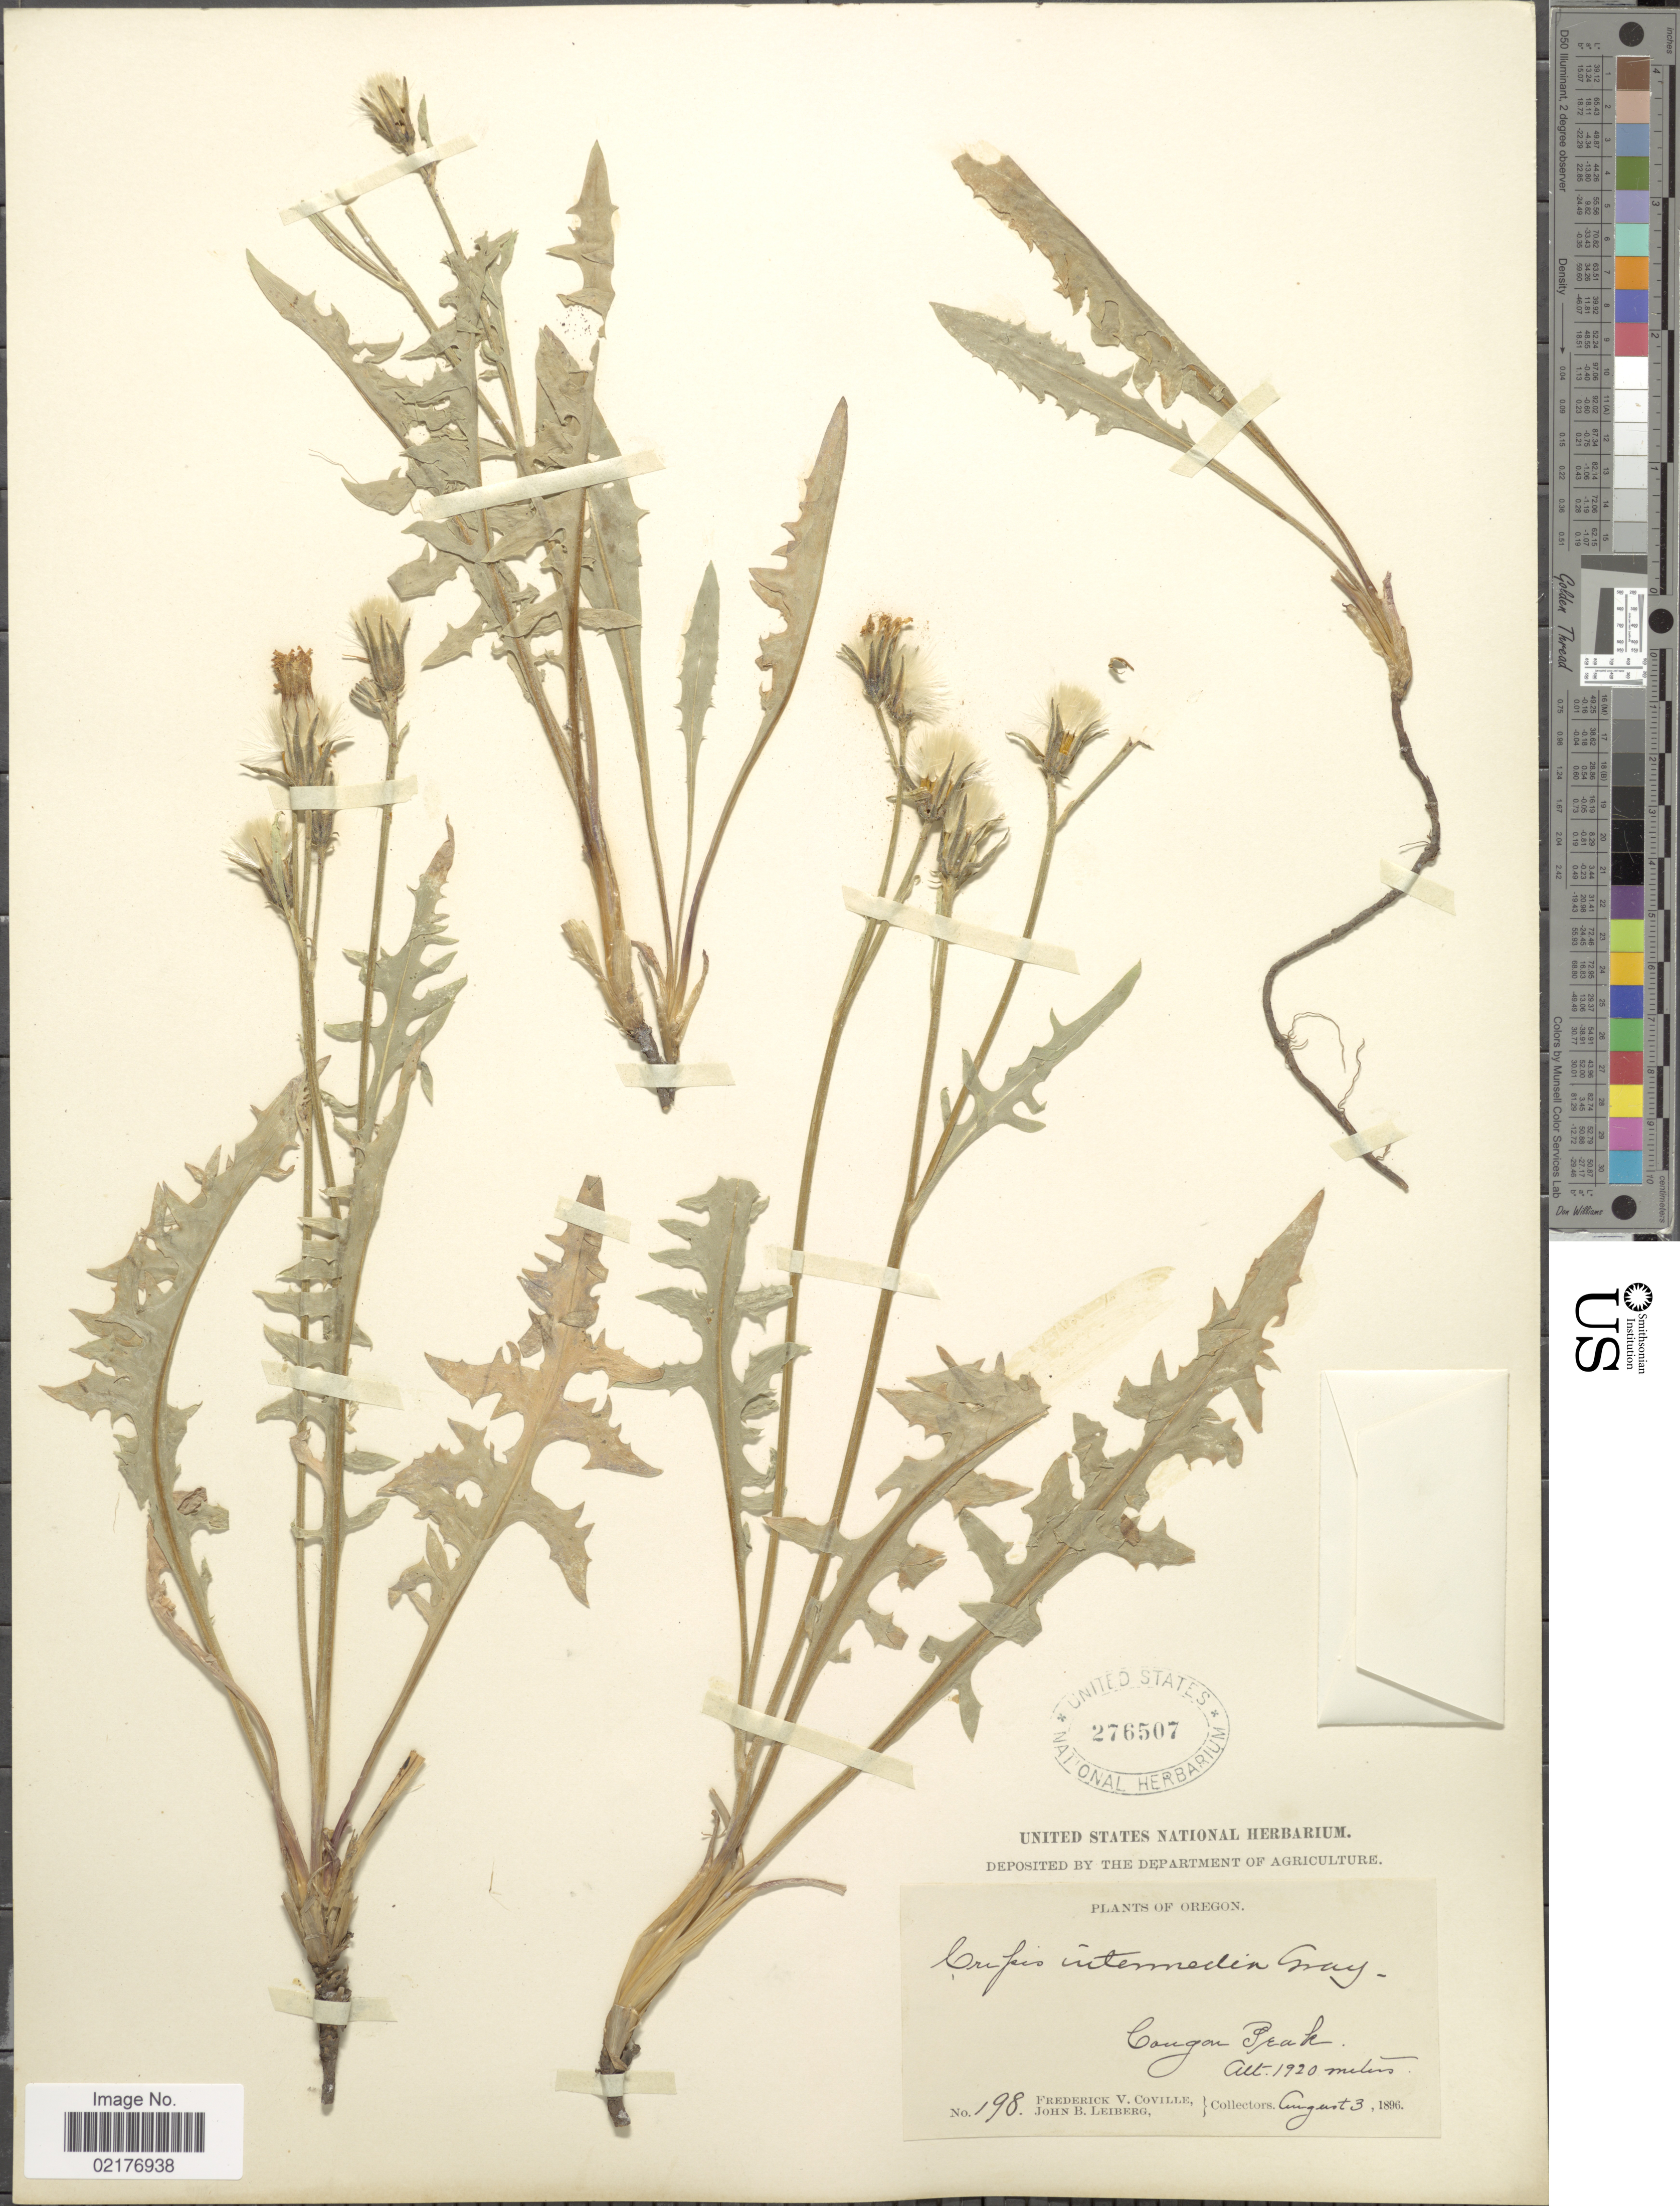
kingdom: Plantae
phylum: Tracheophyta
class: Magnoliopsida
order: Asterales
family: Asteraceae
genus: Crepis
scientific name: Crepis intermedia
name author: A. Gray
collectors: F. V. Coville & J. B. Leiberg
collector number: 198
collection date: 1896-08-03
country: United States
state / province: Oregon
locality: Cougar Peak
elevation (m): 1920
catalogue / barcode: US 276507